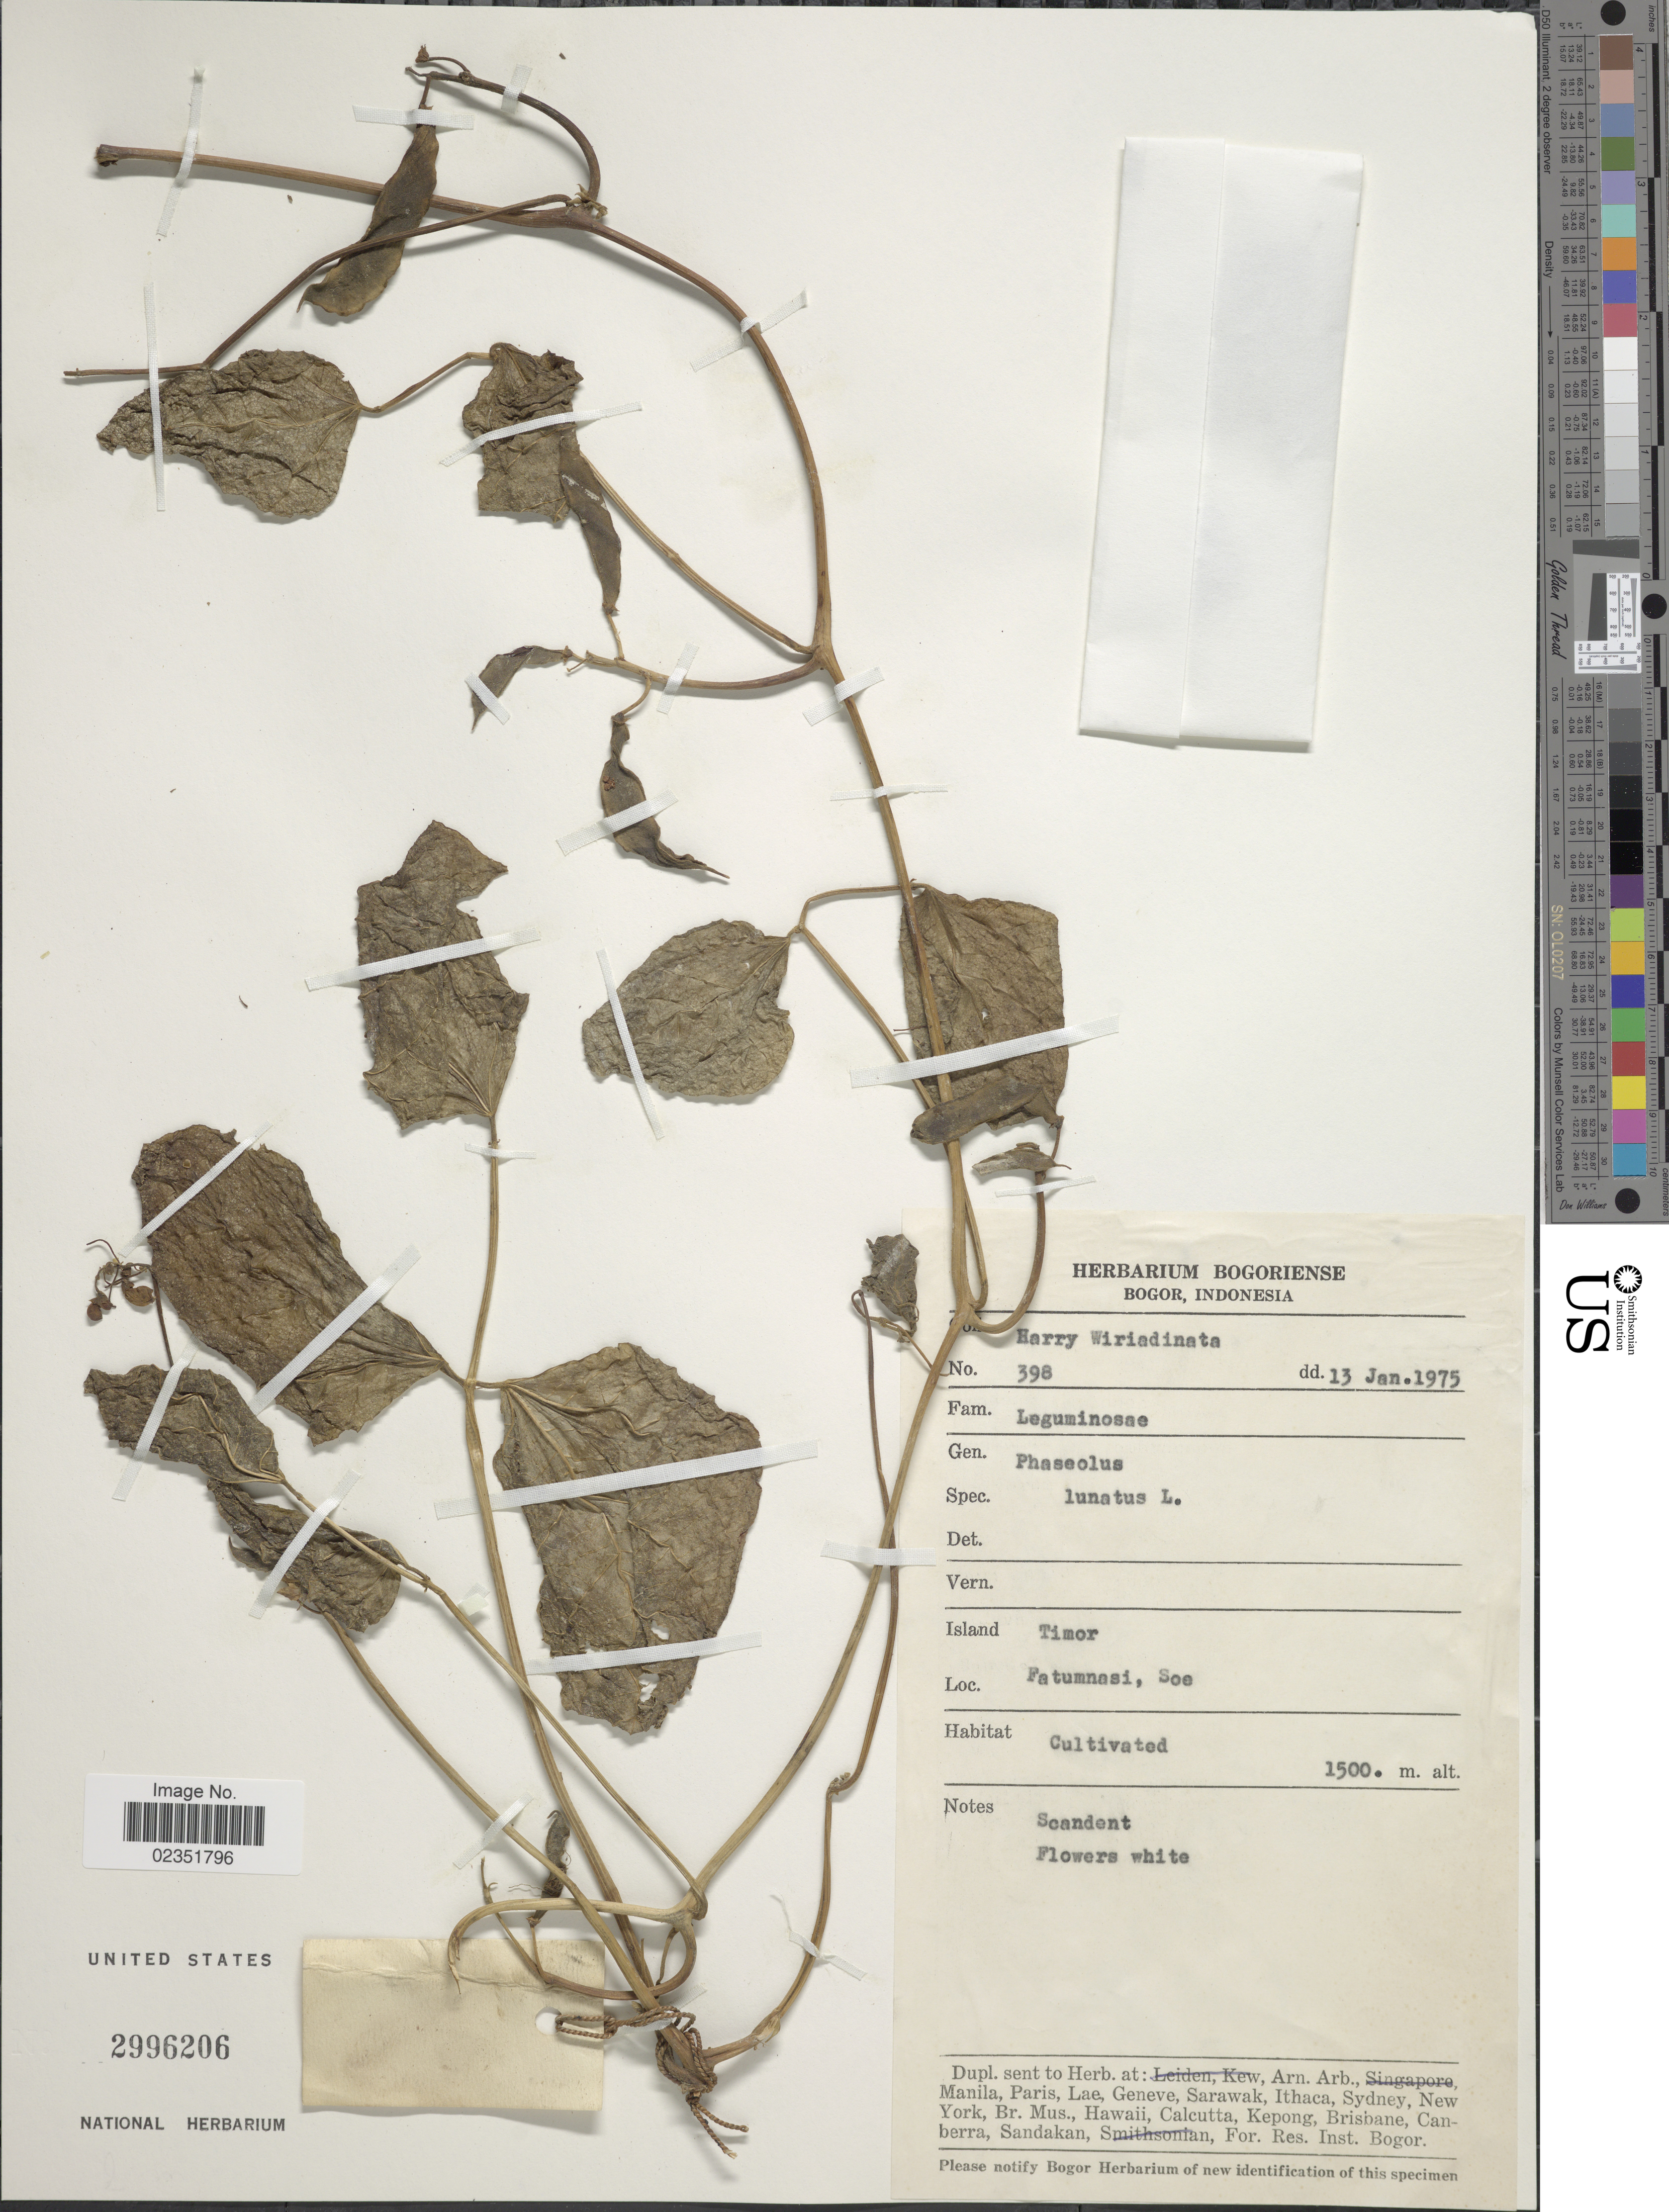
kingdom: Plantae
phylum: Tracheophyta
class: Magnoliopsida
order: Fabales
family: Fabaceae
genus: Phaseolus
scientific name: Phaseolus lunatus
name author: L.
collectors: H. Wiriadinata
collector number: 398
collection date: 1975-01-13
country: Indonesia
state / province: Nusa Tenggara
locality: Island Timor, Fatumnesi, Soe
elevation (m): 1500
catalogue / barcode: US 2996206